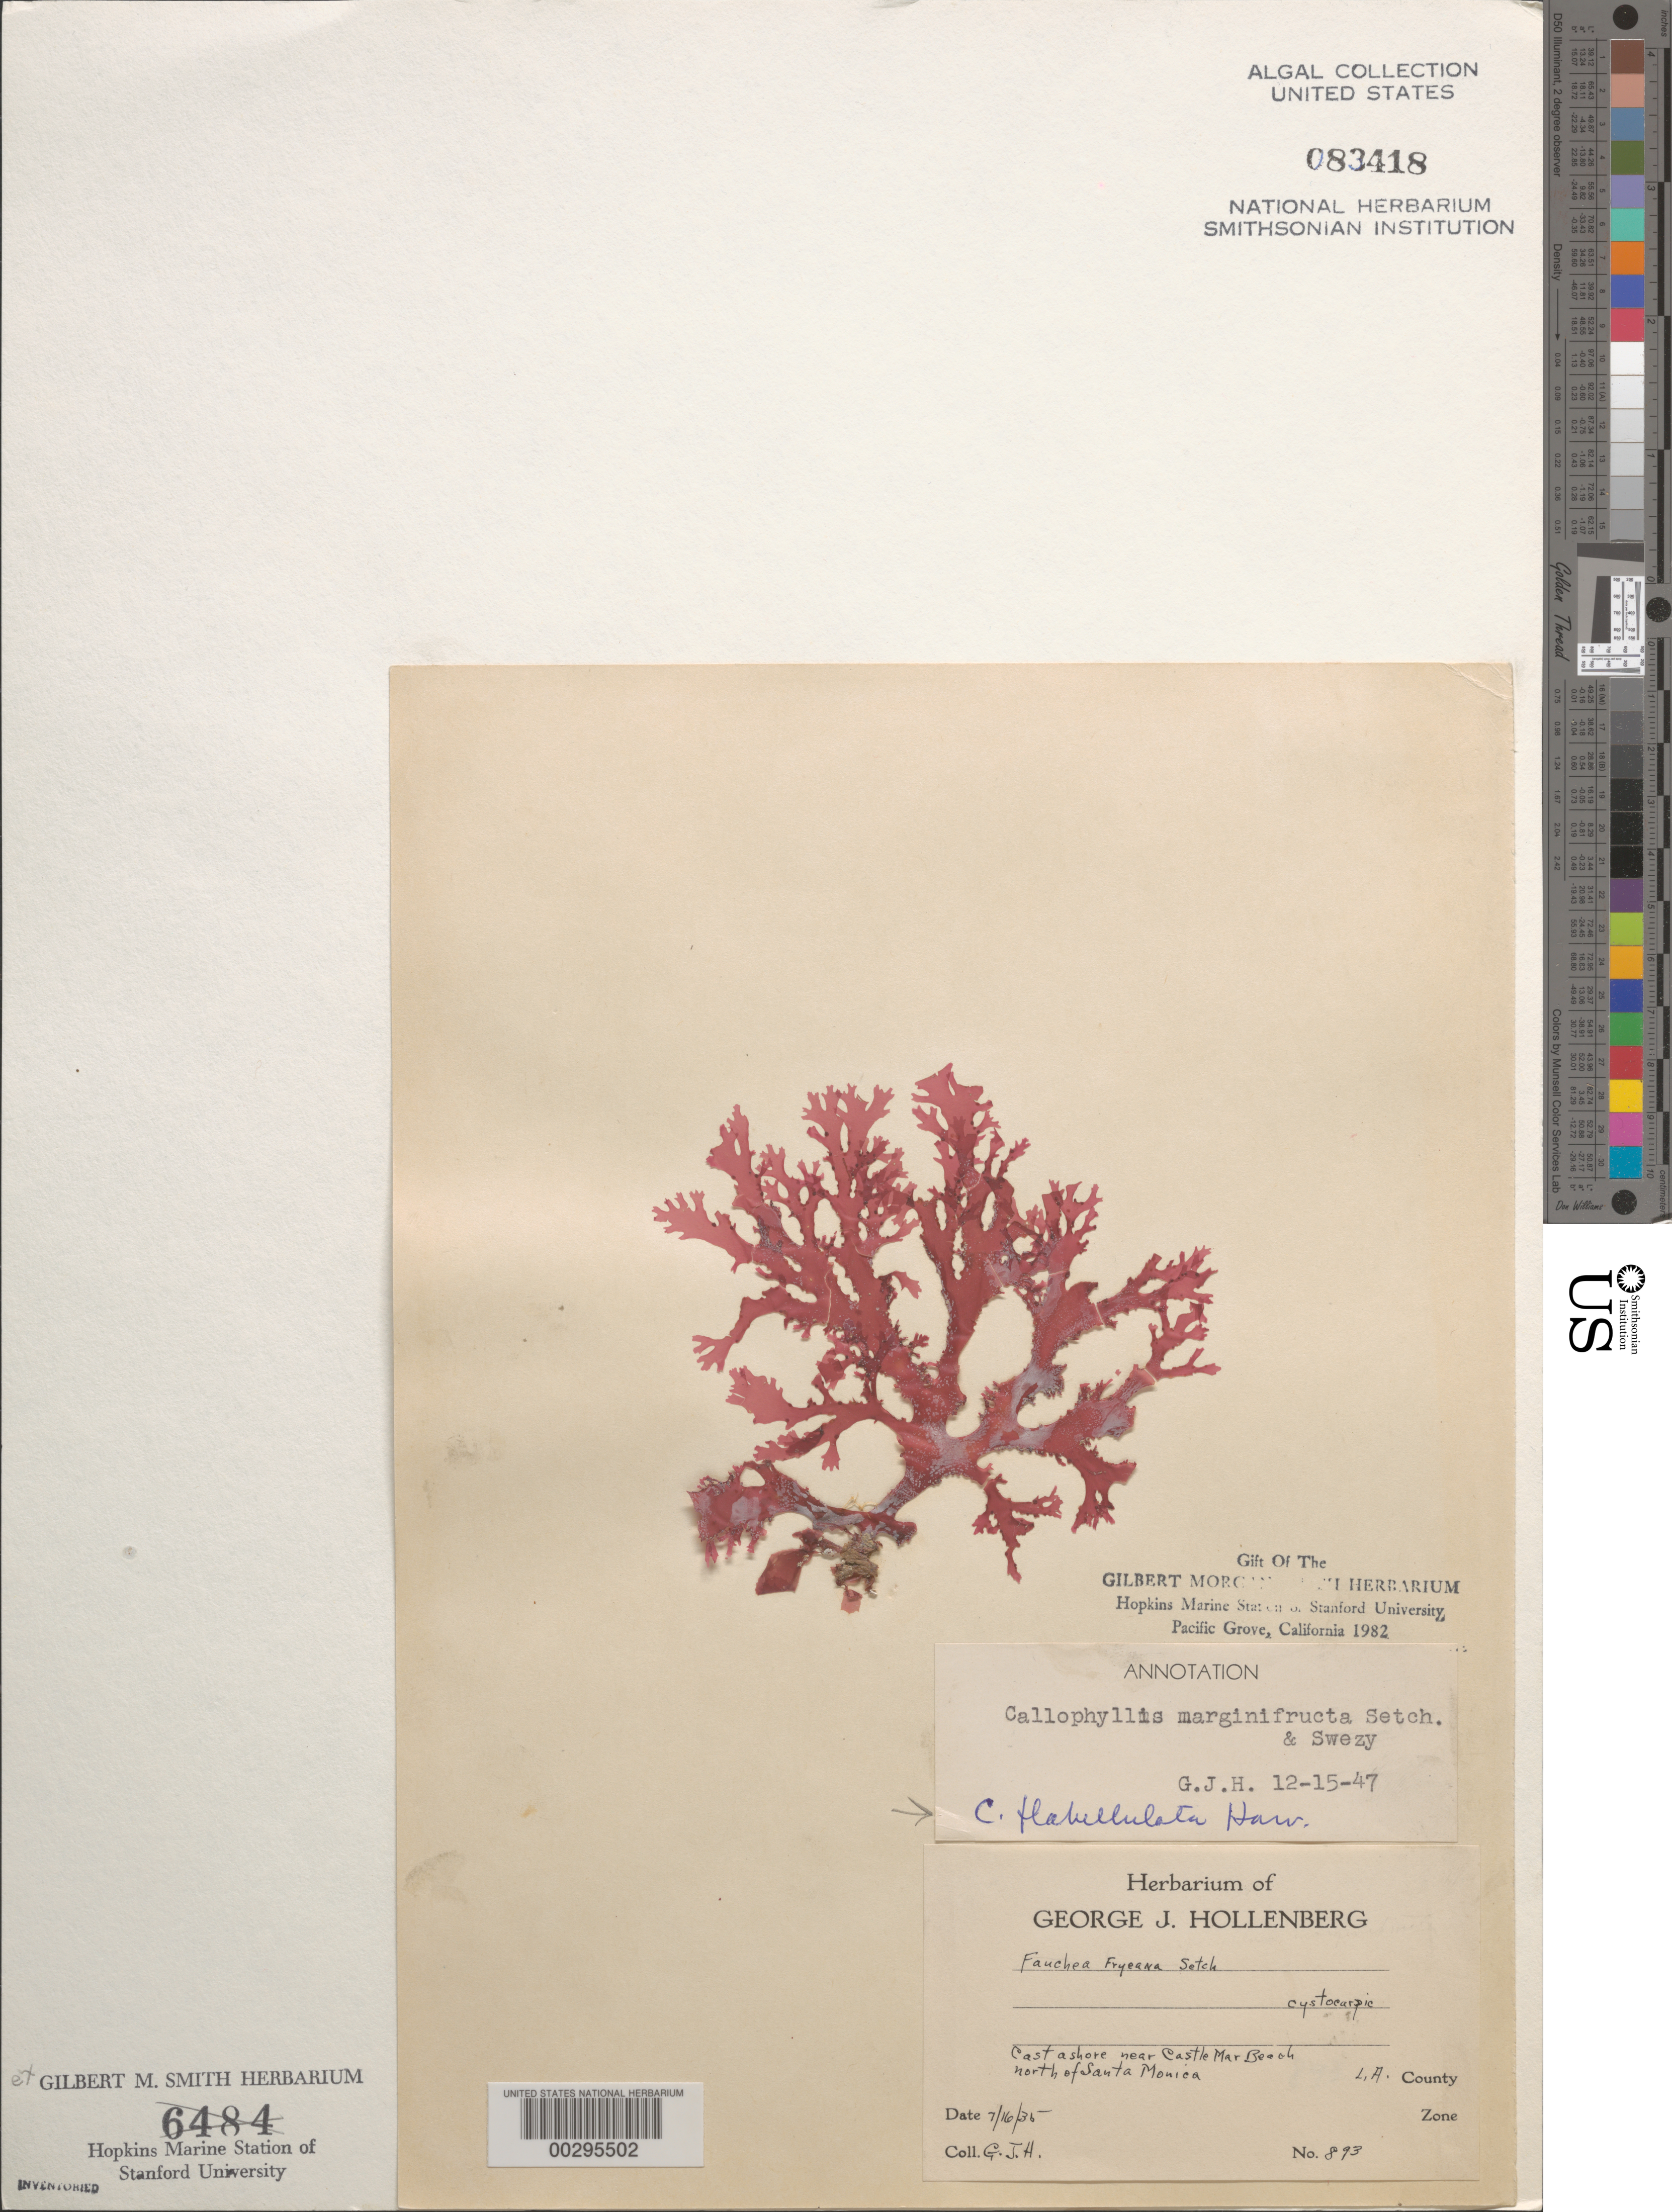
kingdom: Plantae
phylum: Rhodophyta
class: Florideophyceae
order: Gigartinales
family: Kallymeniaceae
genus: Callophyllis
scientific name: Callophyllis flabellulata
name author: Harv.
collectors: G. Hollenberg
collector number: GJH 893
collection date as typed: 16 Jul 1935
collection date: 1935-07-16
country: United States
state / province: California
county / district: Los Angeles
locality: Near Castle Mar Beach, north of Santa Monica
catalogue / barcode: US 83418